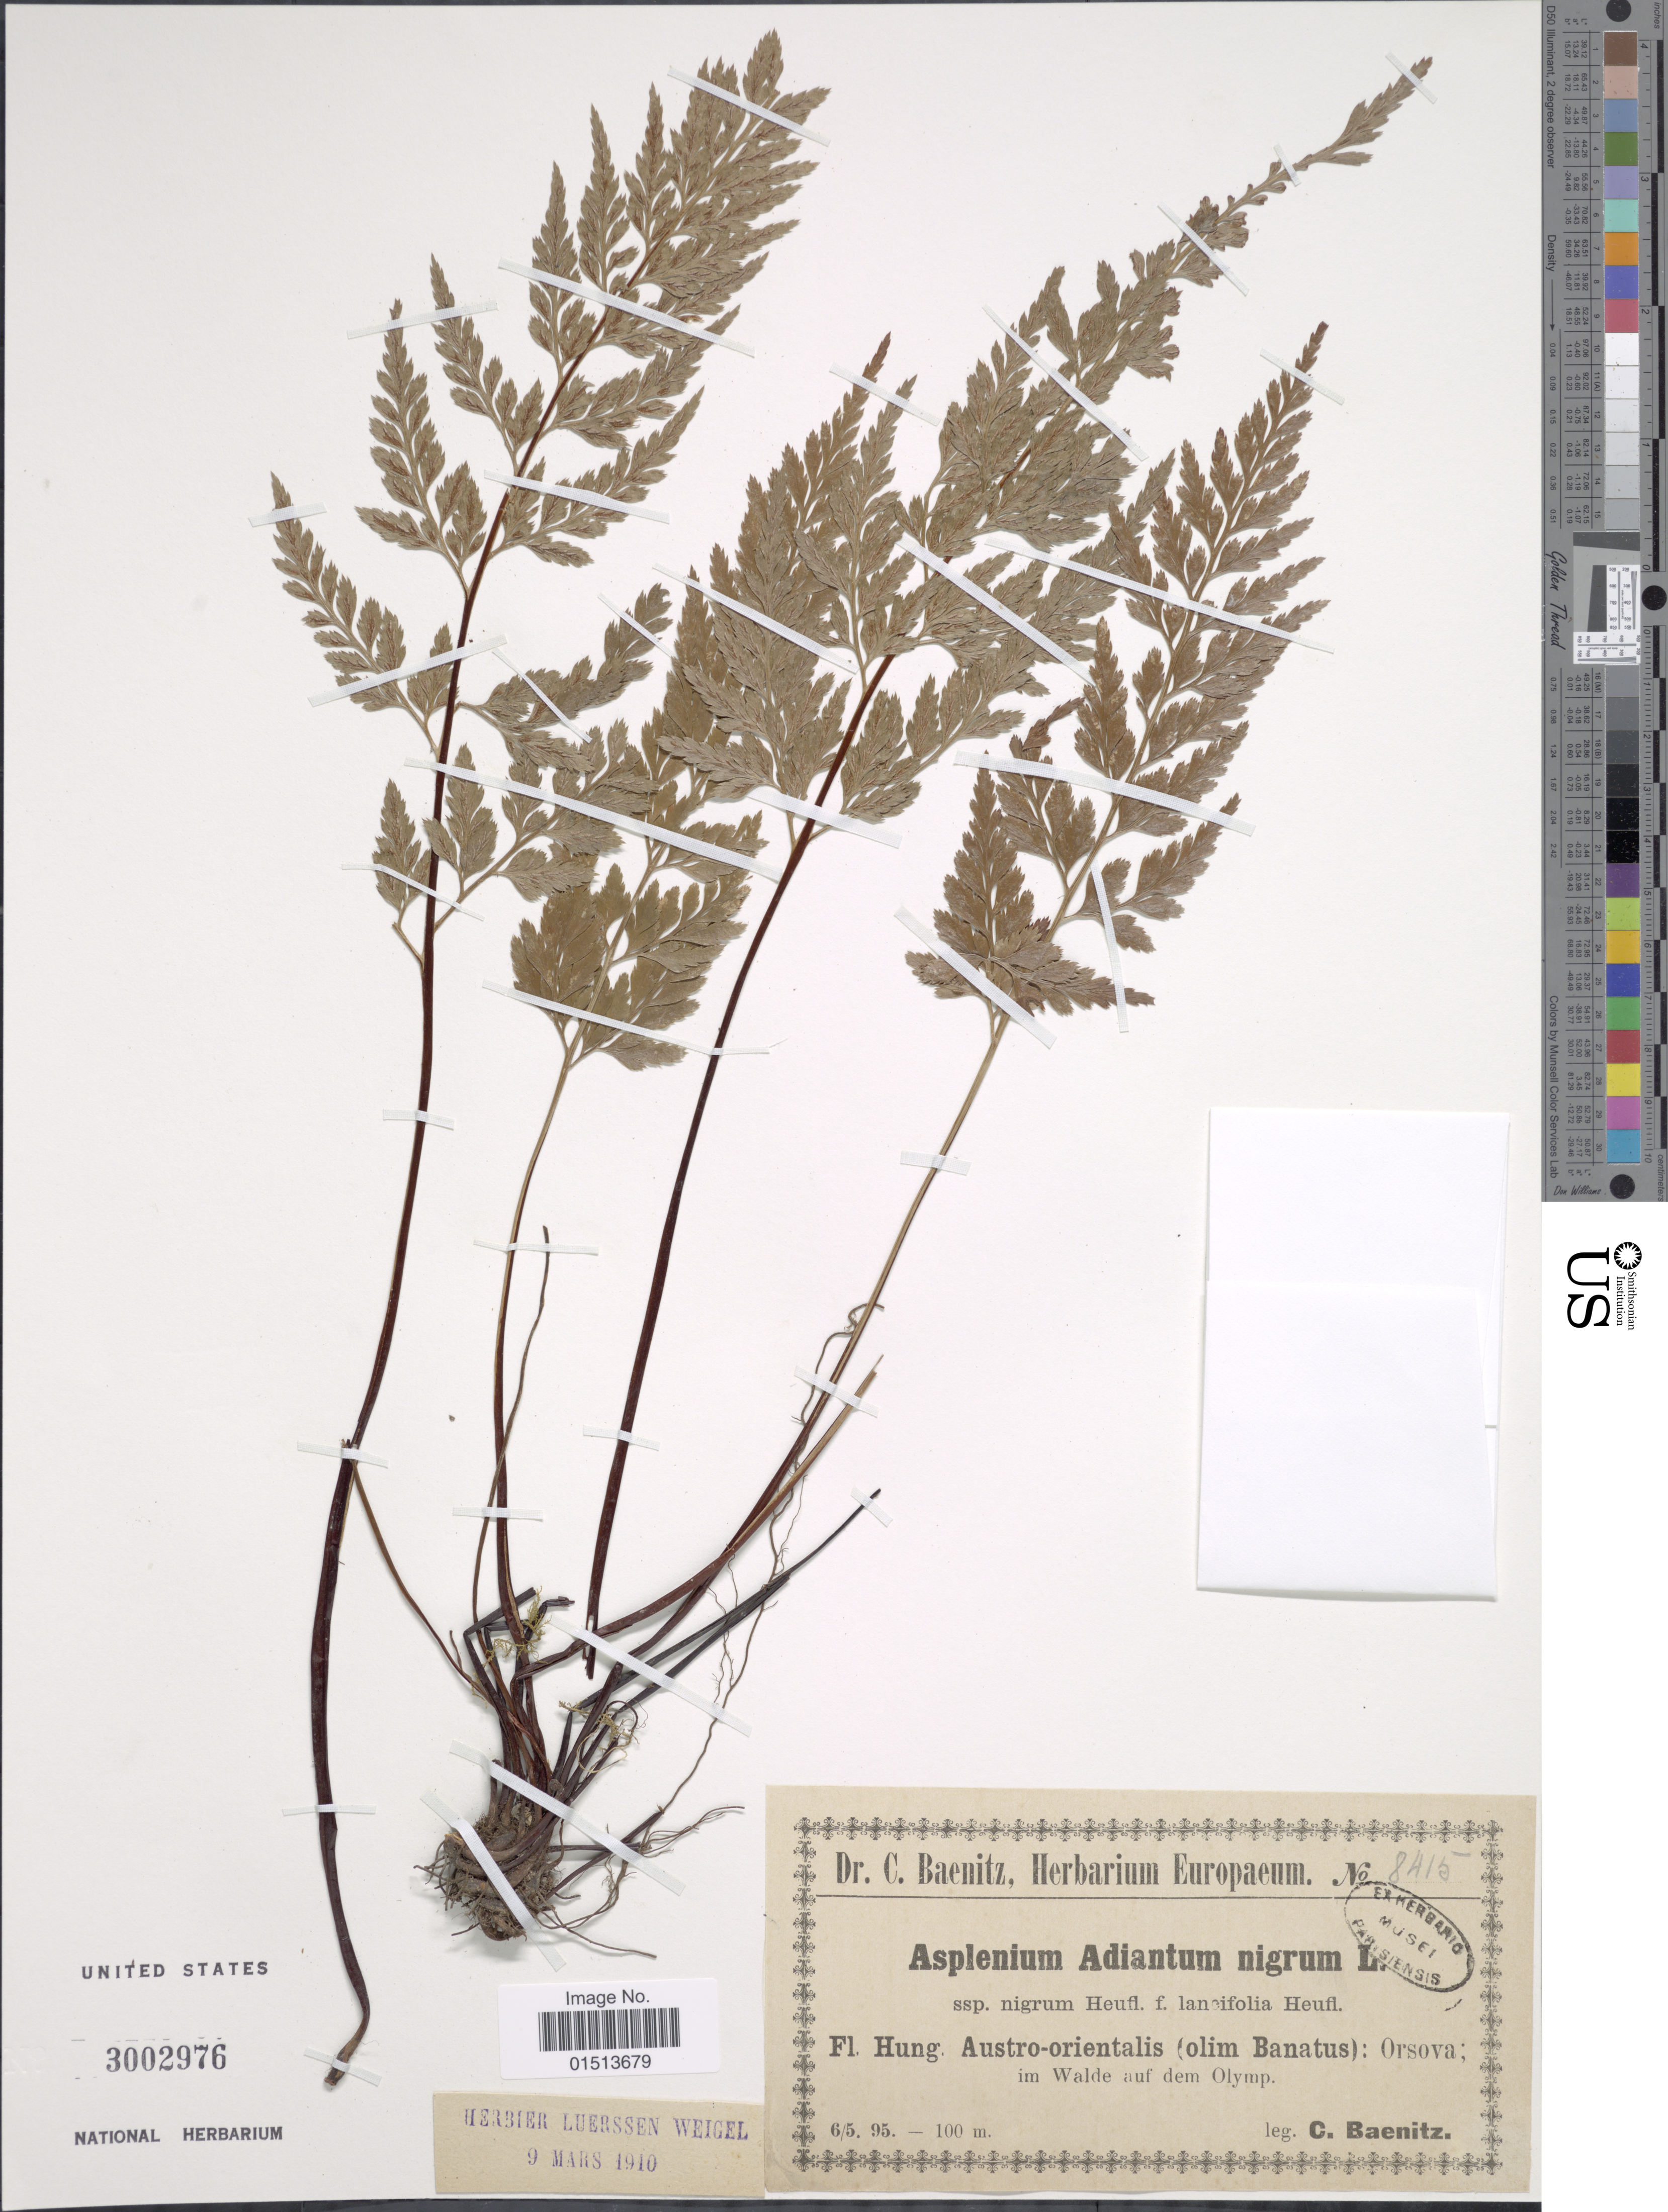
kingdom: Plantae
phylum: Tracheophyta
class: Polypodiopsida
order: Polypodiales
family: Aspleniaceae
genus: Asplenium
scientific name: Asplenium adiantum-nigrum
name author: L.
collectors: C. G. Baenitz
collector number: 8415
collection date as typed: Transcribed d/m/y: 6/5/95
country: Romania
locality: Fl. Hung: Austro-orientalis (olim Banatus): Orsova; im Walde auf dem Olymp.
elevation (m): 100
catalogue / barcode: US 3002976